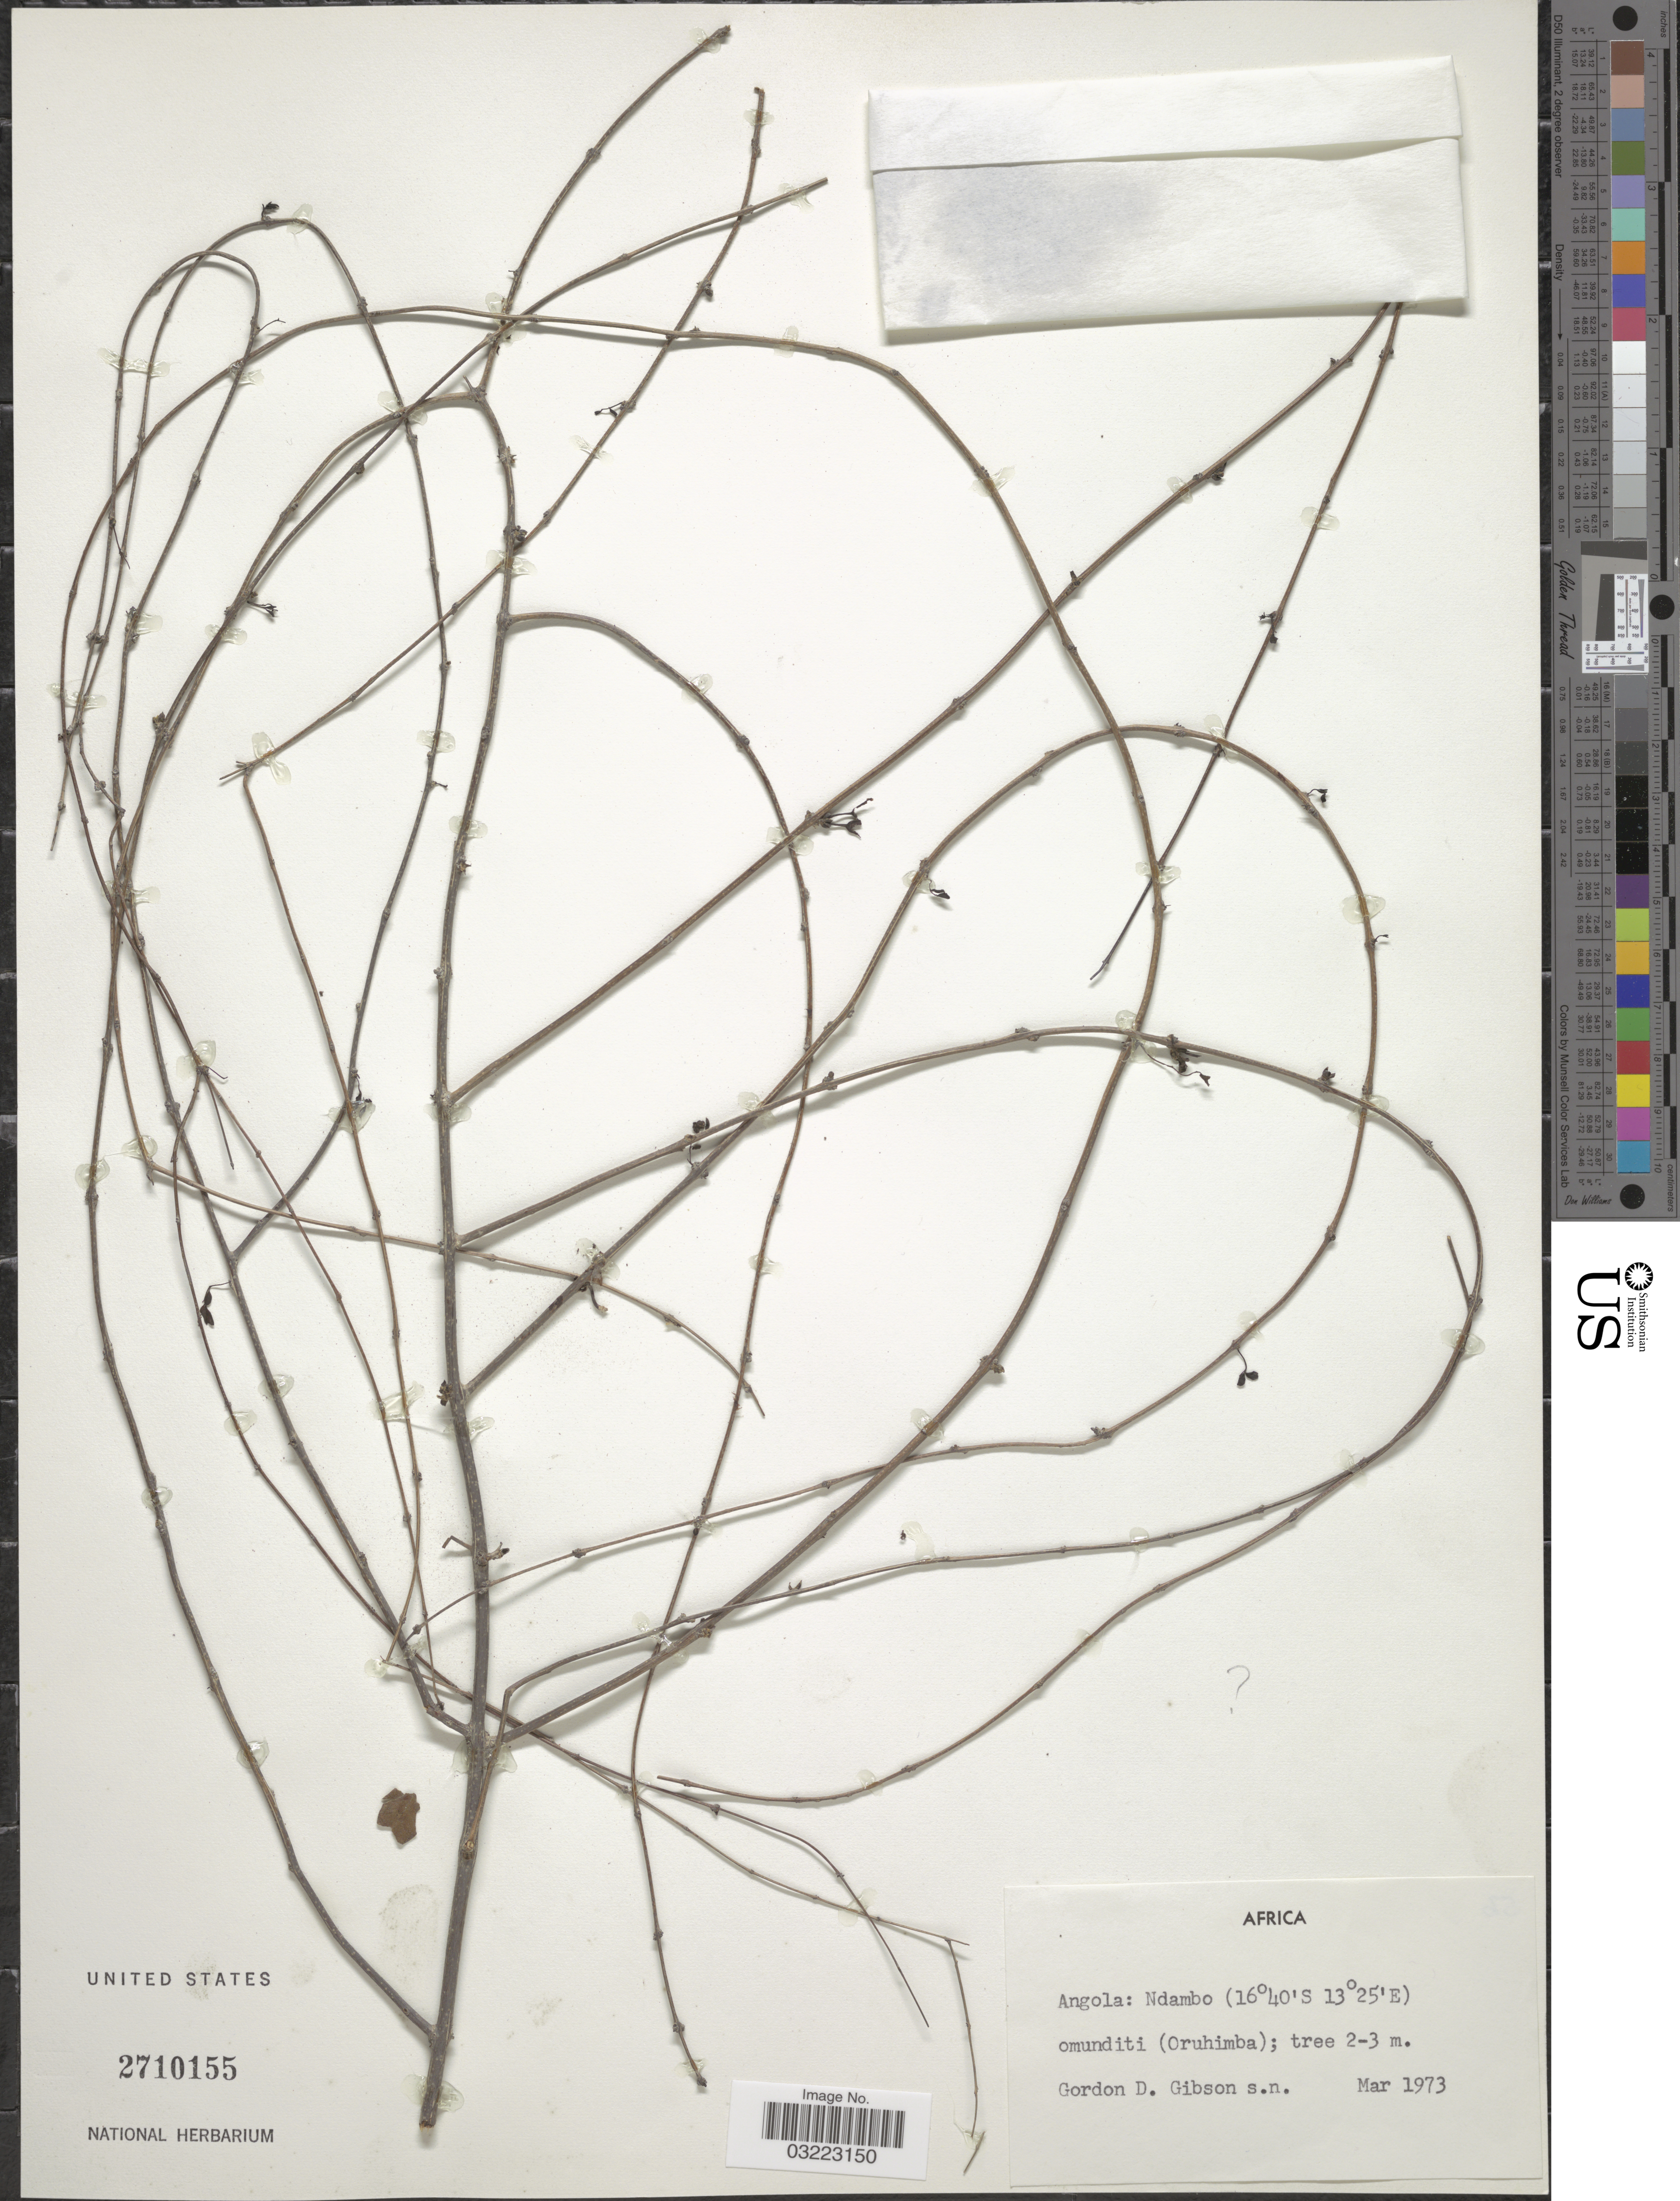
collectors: G. D. Gibson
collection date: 1973-03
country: Angola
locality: Ndambo omunditi (Oruhimba) [unsure placement].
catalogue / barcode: US 2710155